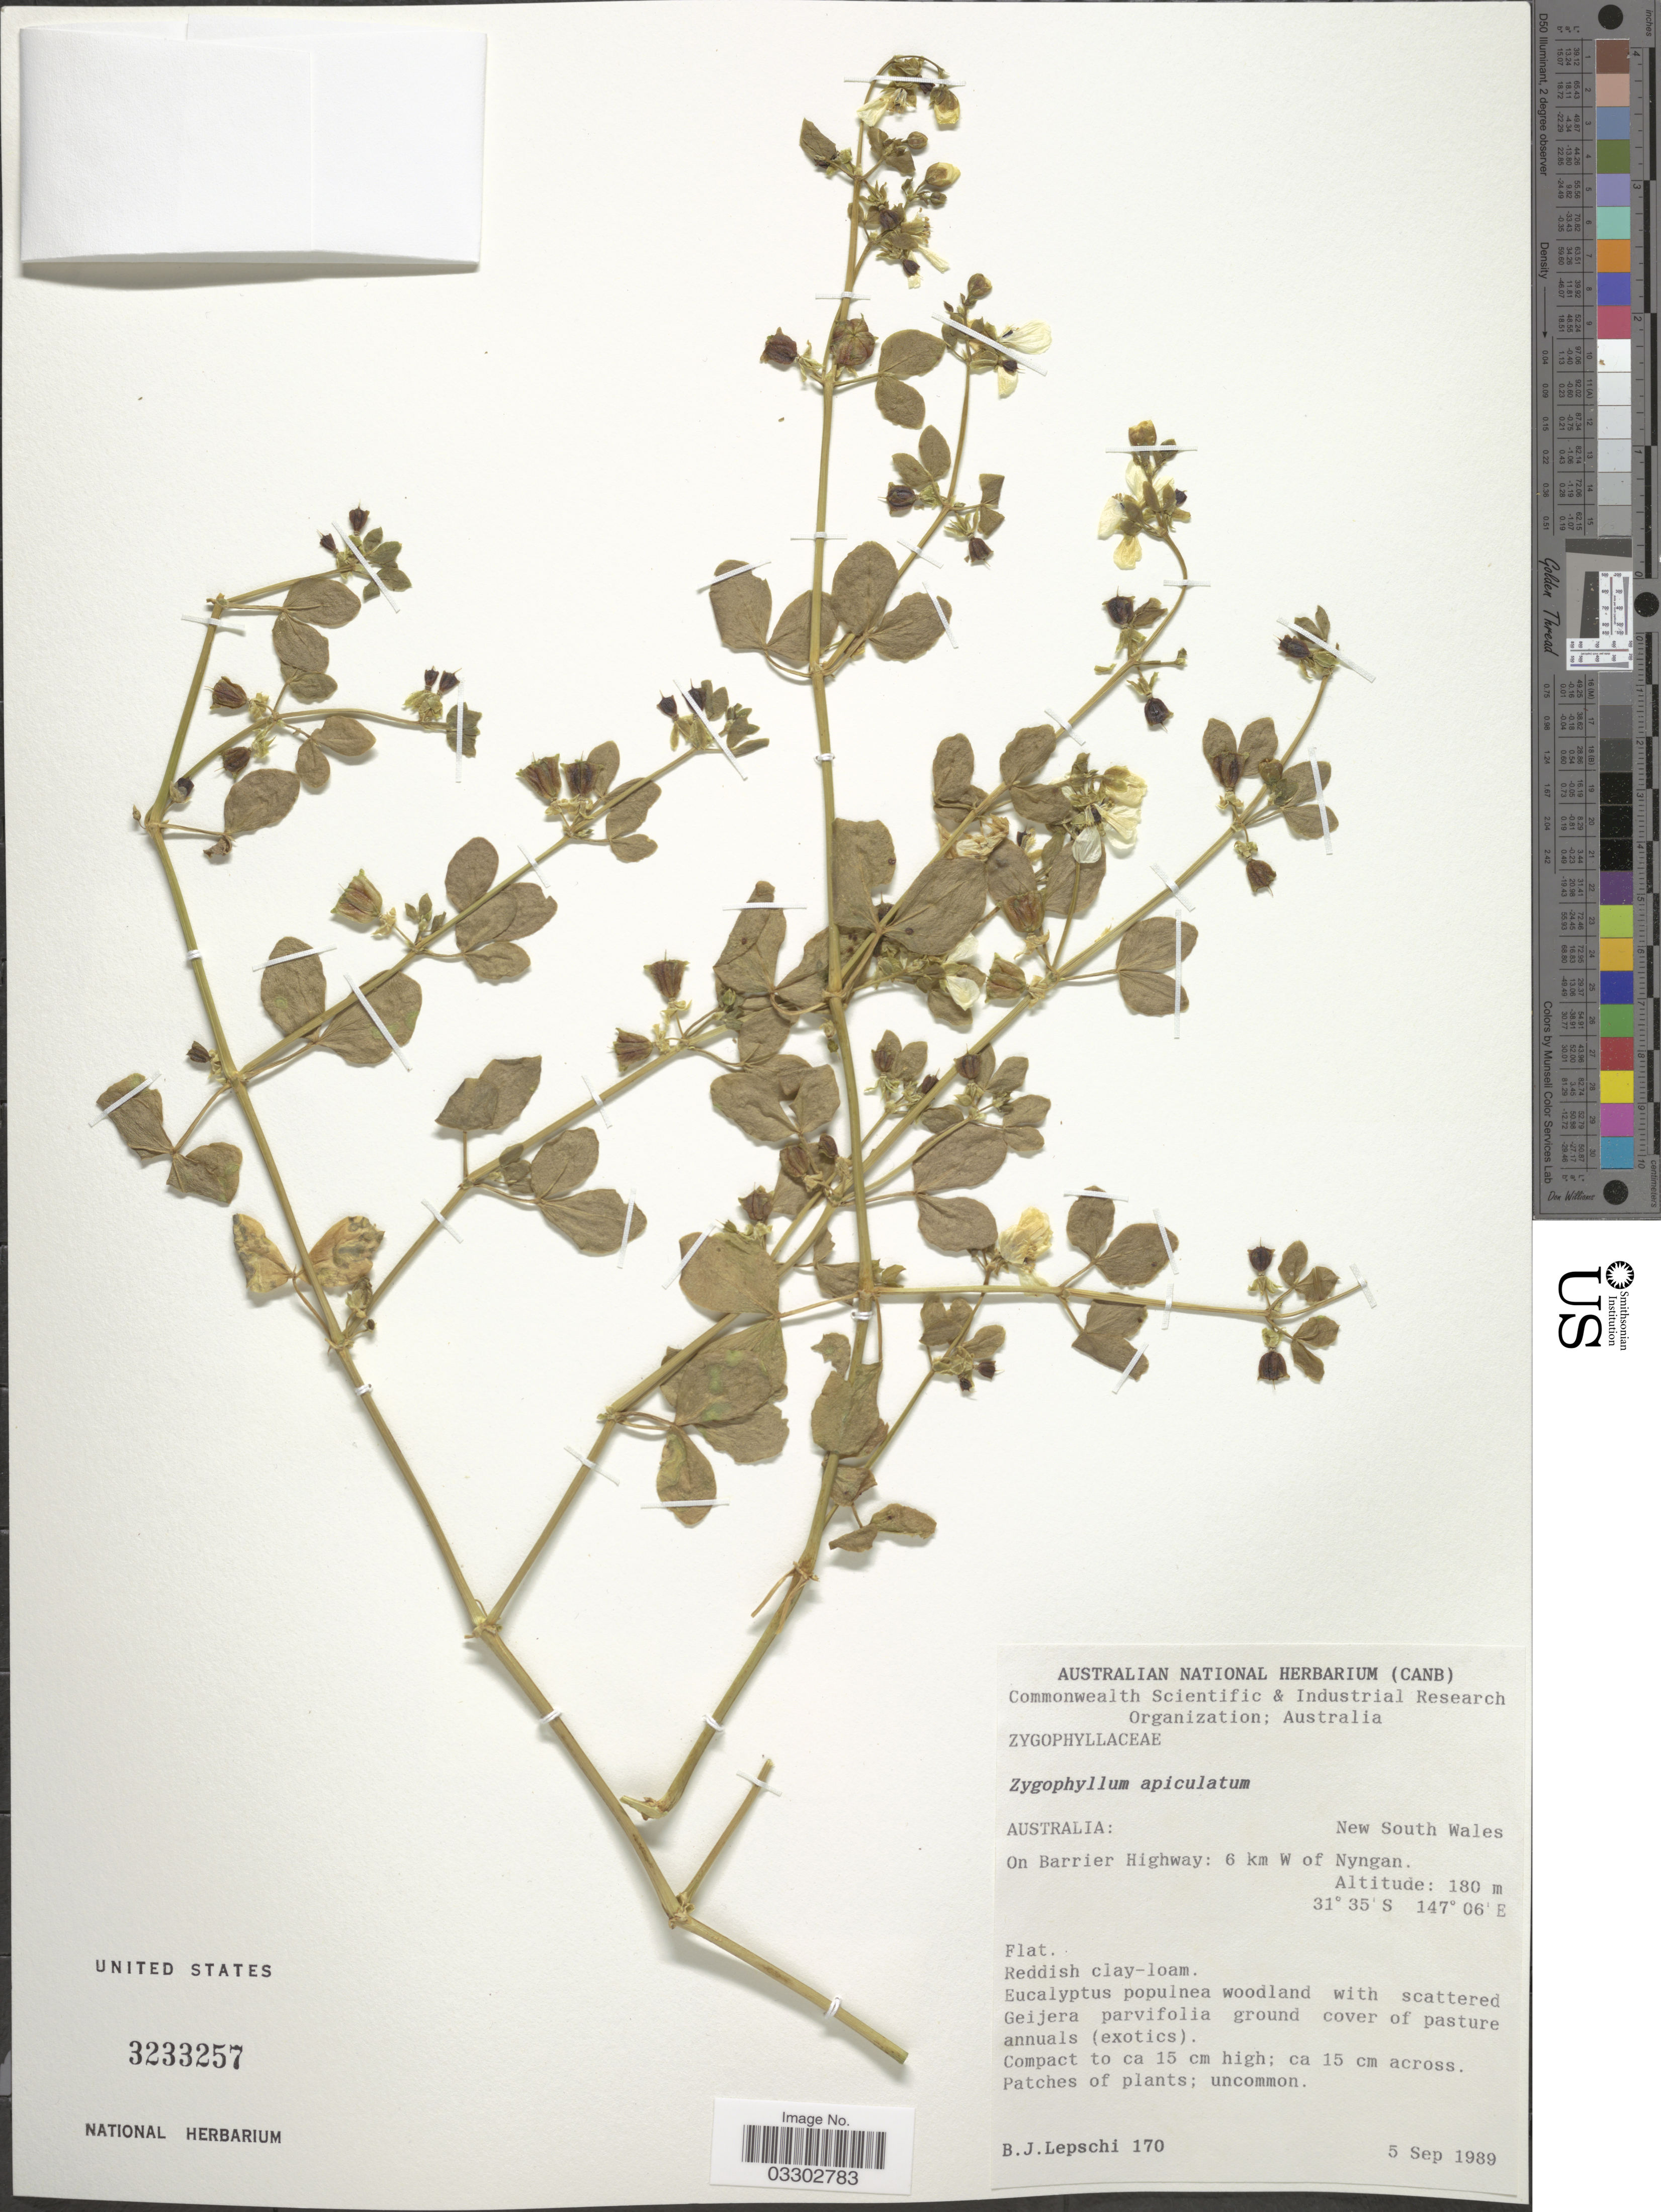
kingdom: Plantae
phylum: Tracheophyta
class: Magnoliopsida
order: Zygophyllales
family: Zygophyllaceae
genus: Roepera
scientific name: Roepera apiculata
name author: (F. Muell.) Beier & Thulin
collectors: B. Lepschi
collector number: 170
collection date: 1989-09-05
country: Australia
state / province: New South Wales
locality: On Barrier Highway: 6 km W of Nyngan.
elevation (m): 180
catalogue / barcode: US 3233257